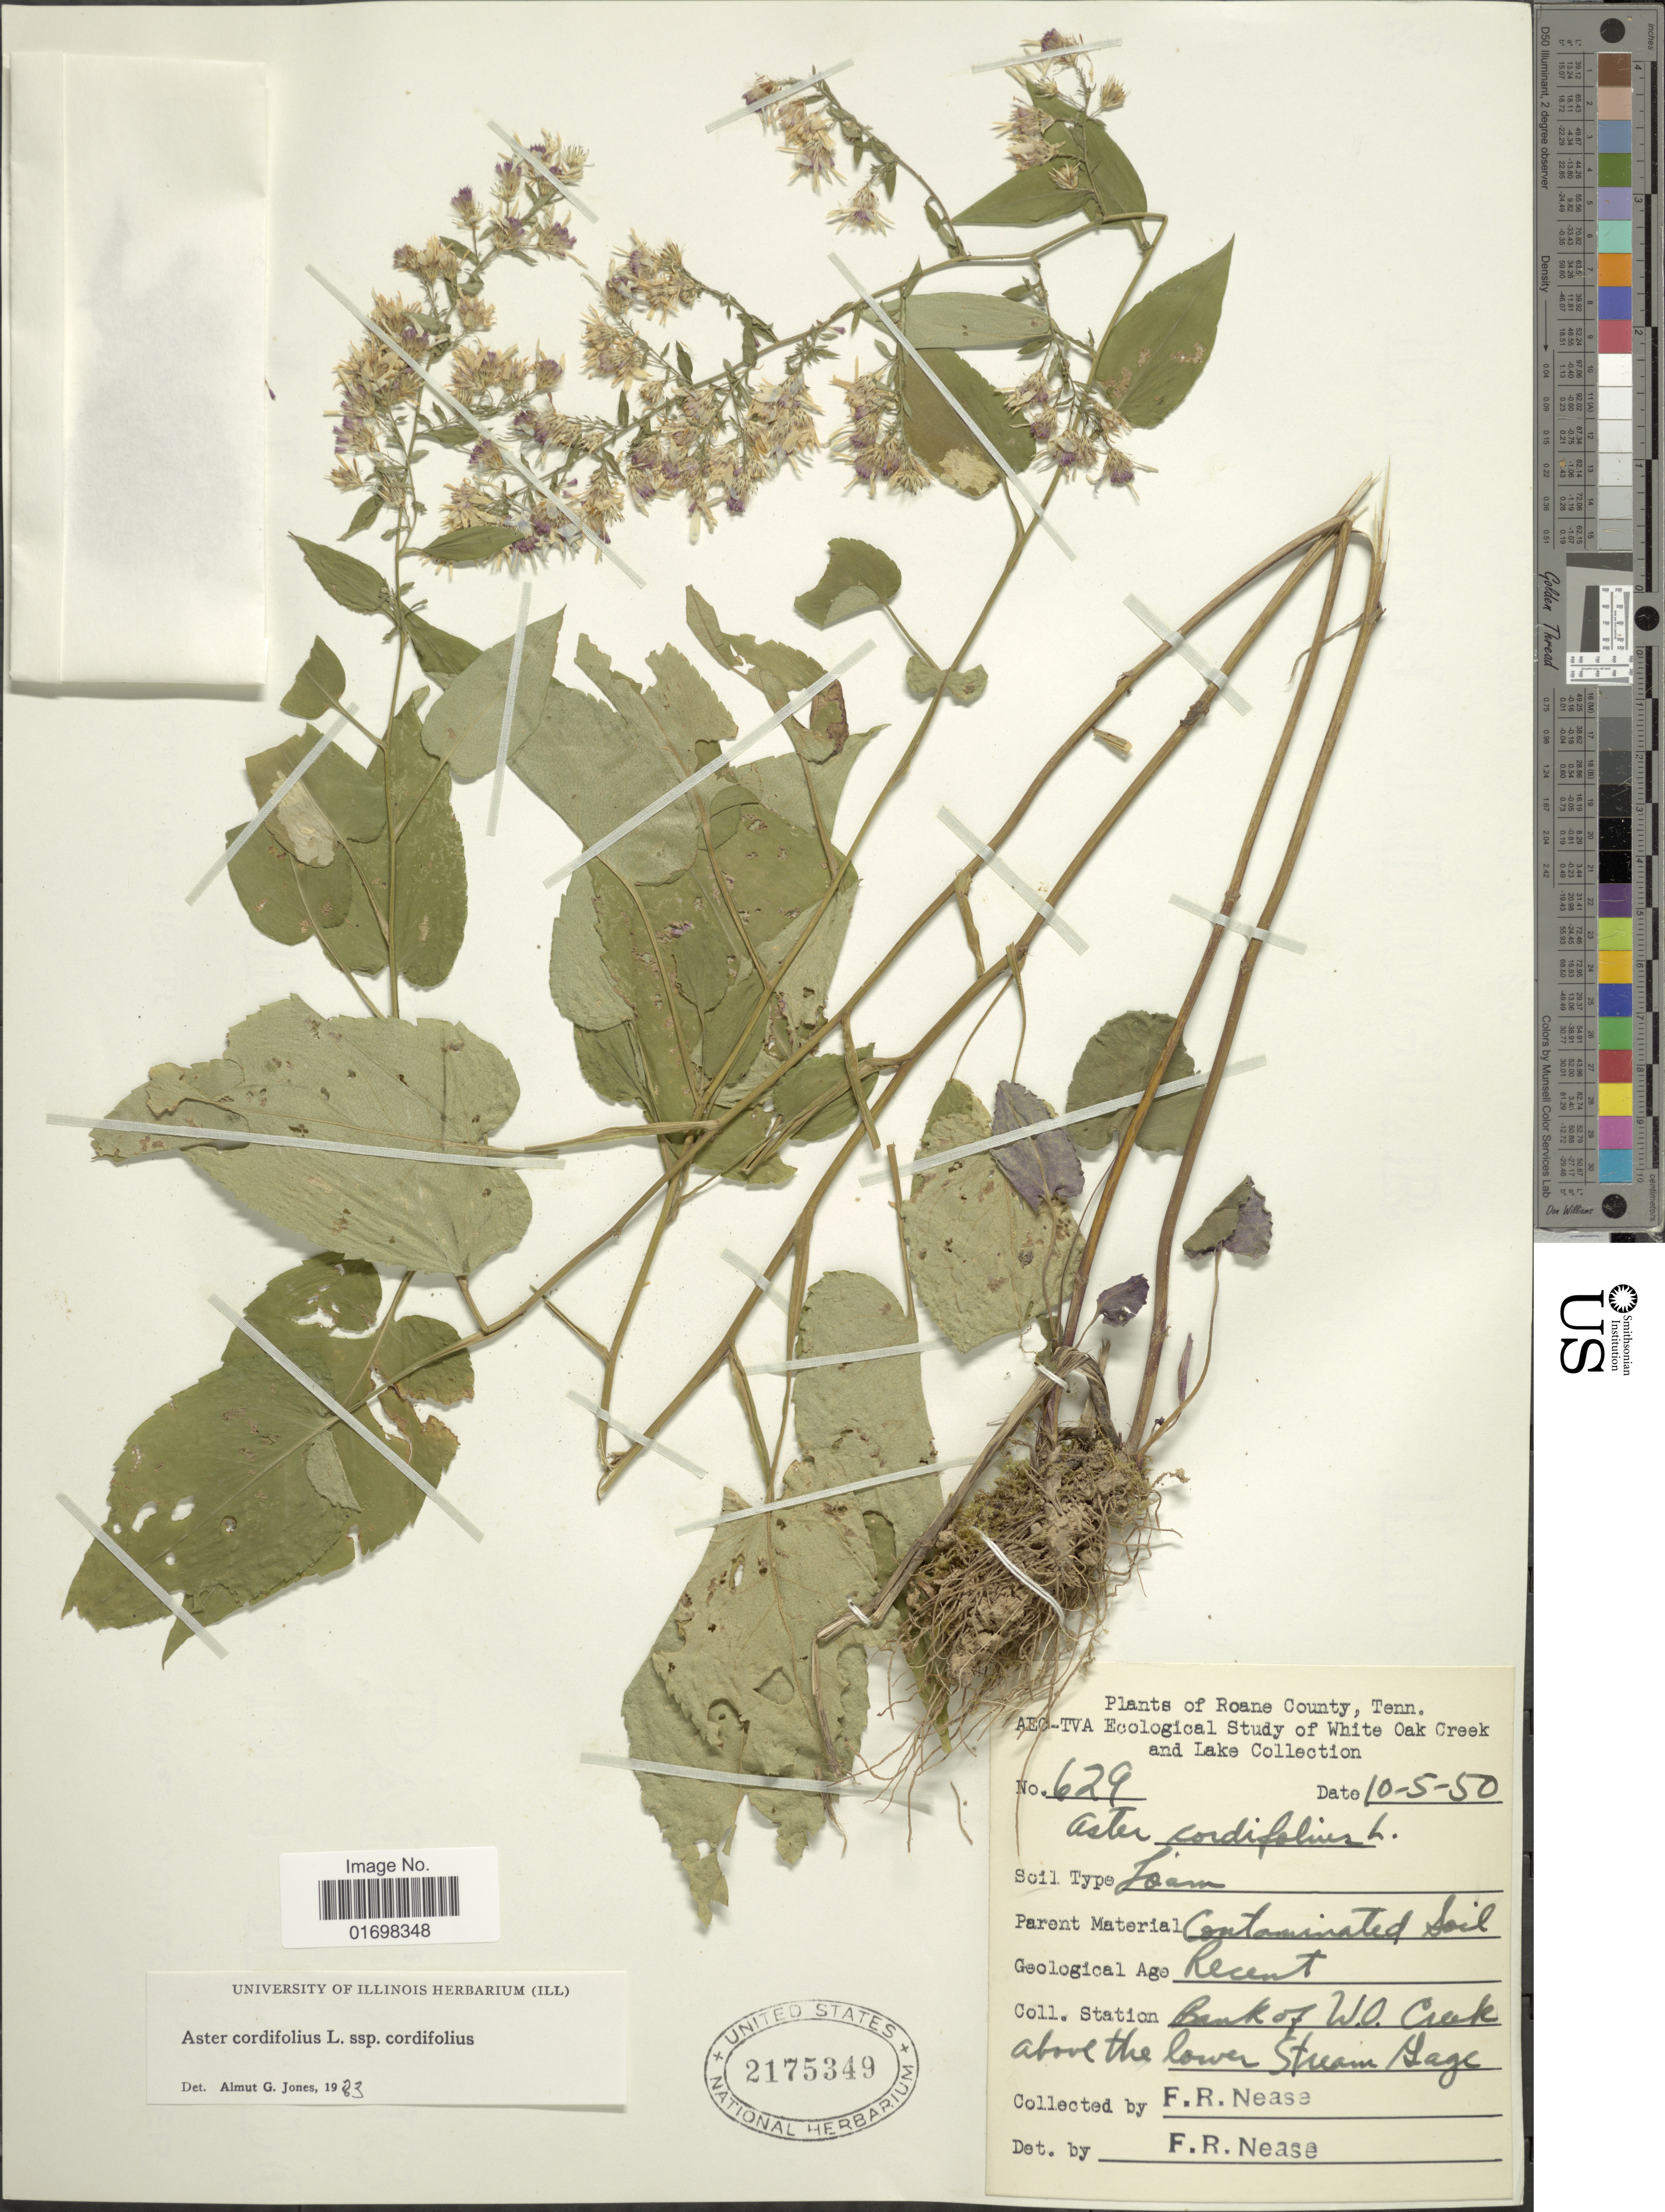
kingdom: Plantae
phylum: Tracheophyta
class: Magnoliopsida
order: Asterales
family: Asteraceae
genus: Symphyotrichum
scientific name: Symphyotrichum cordifolium var. cordifolium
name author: (L.) G.L. Nesom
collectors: F. Nease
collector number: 629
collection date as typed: Transcribed d/m/y: 5/10/50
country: United States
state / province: Tennessee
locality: Roane County. Tenn. Bank of W.O. Creek above the lower Stream Gage.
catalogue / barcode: US 2175349